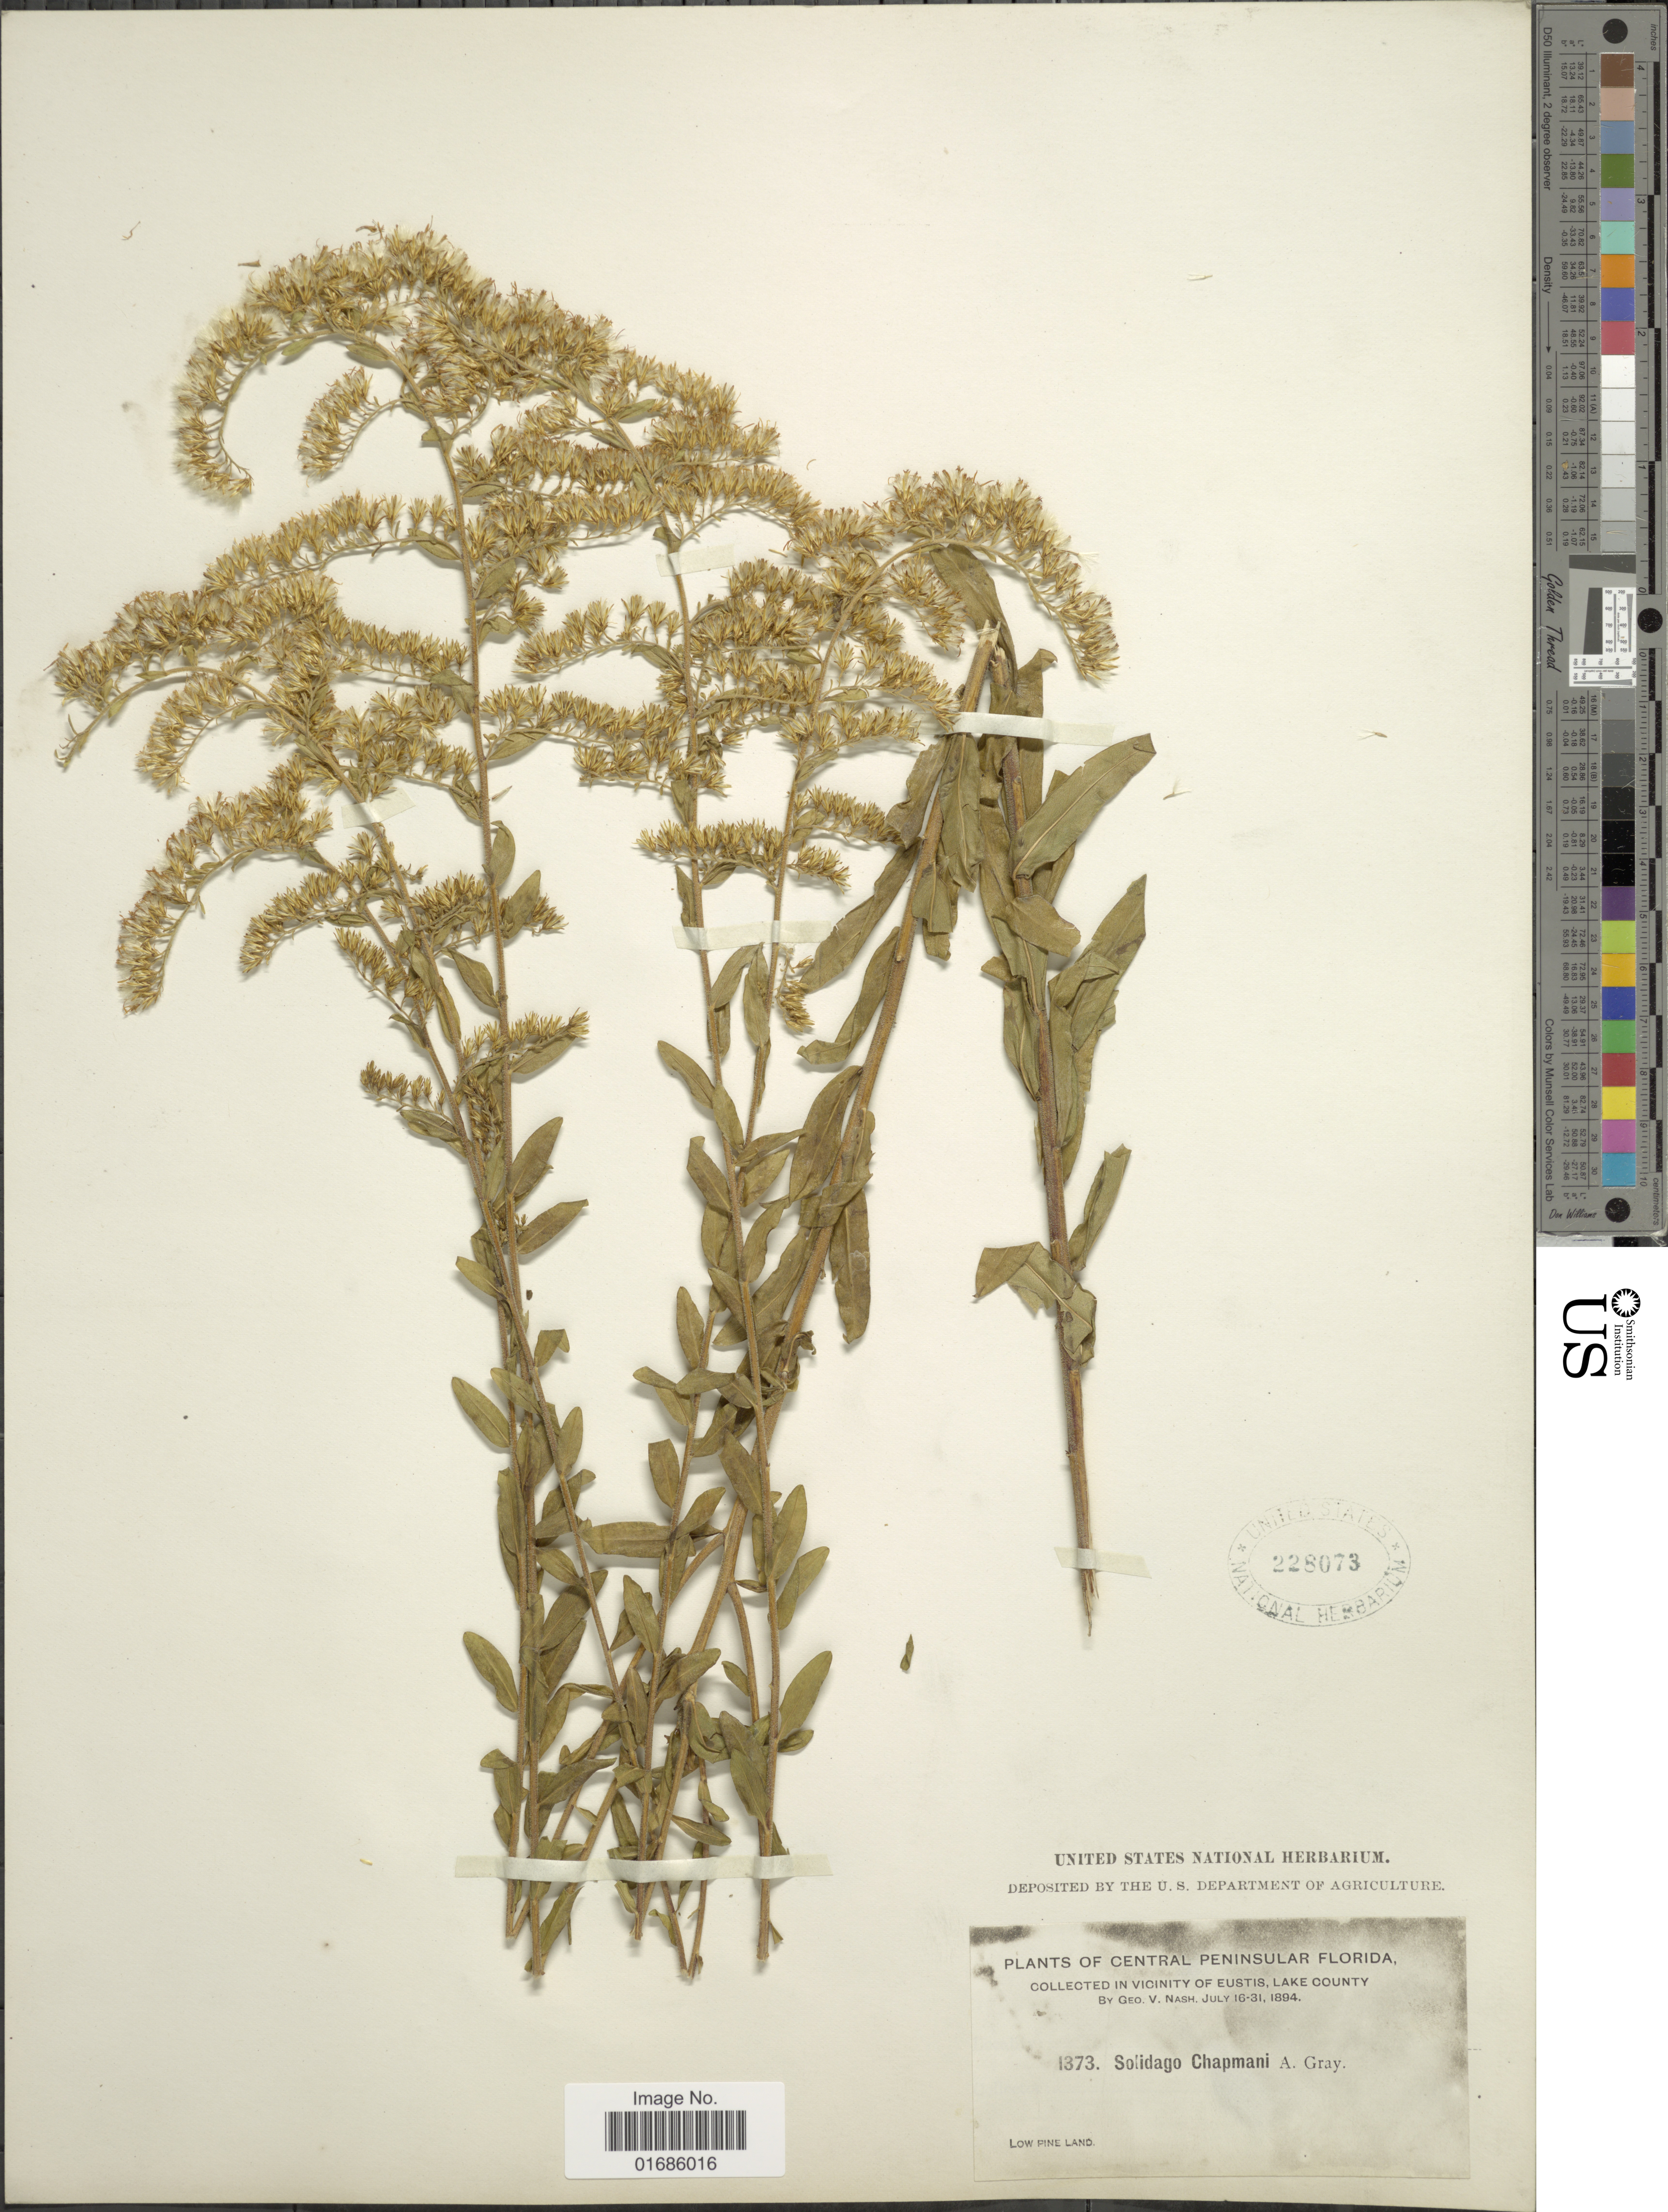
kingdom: Plantae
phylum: Tracheophyta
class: Magnoliopsida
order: Asterales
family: Asteraceae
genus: Solidago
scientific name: Solidago chapmanii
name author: Torr. & A. Gray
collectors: G. V. Nash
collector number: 1373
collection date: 1894-07-16/1894-07-31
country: United States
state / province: Florida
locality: Central Peninsular Florida, Vicinity of Eustis, Lake County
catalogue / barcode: US 228073